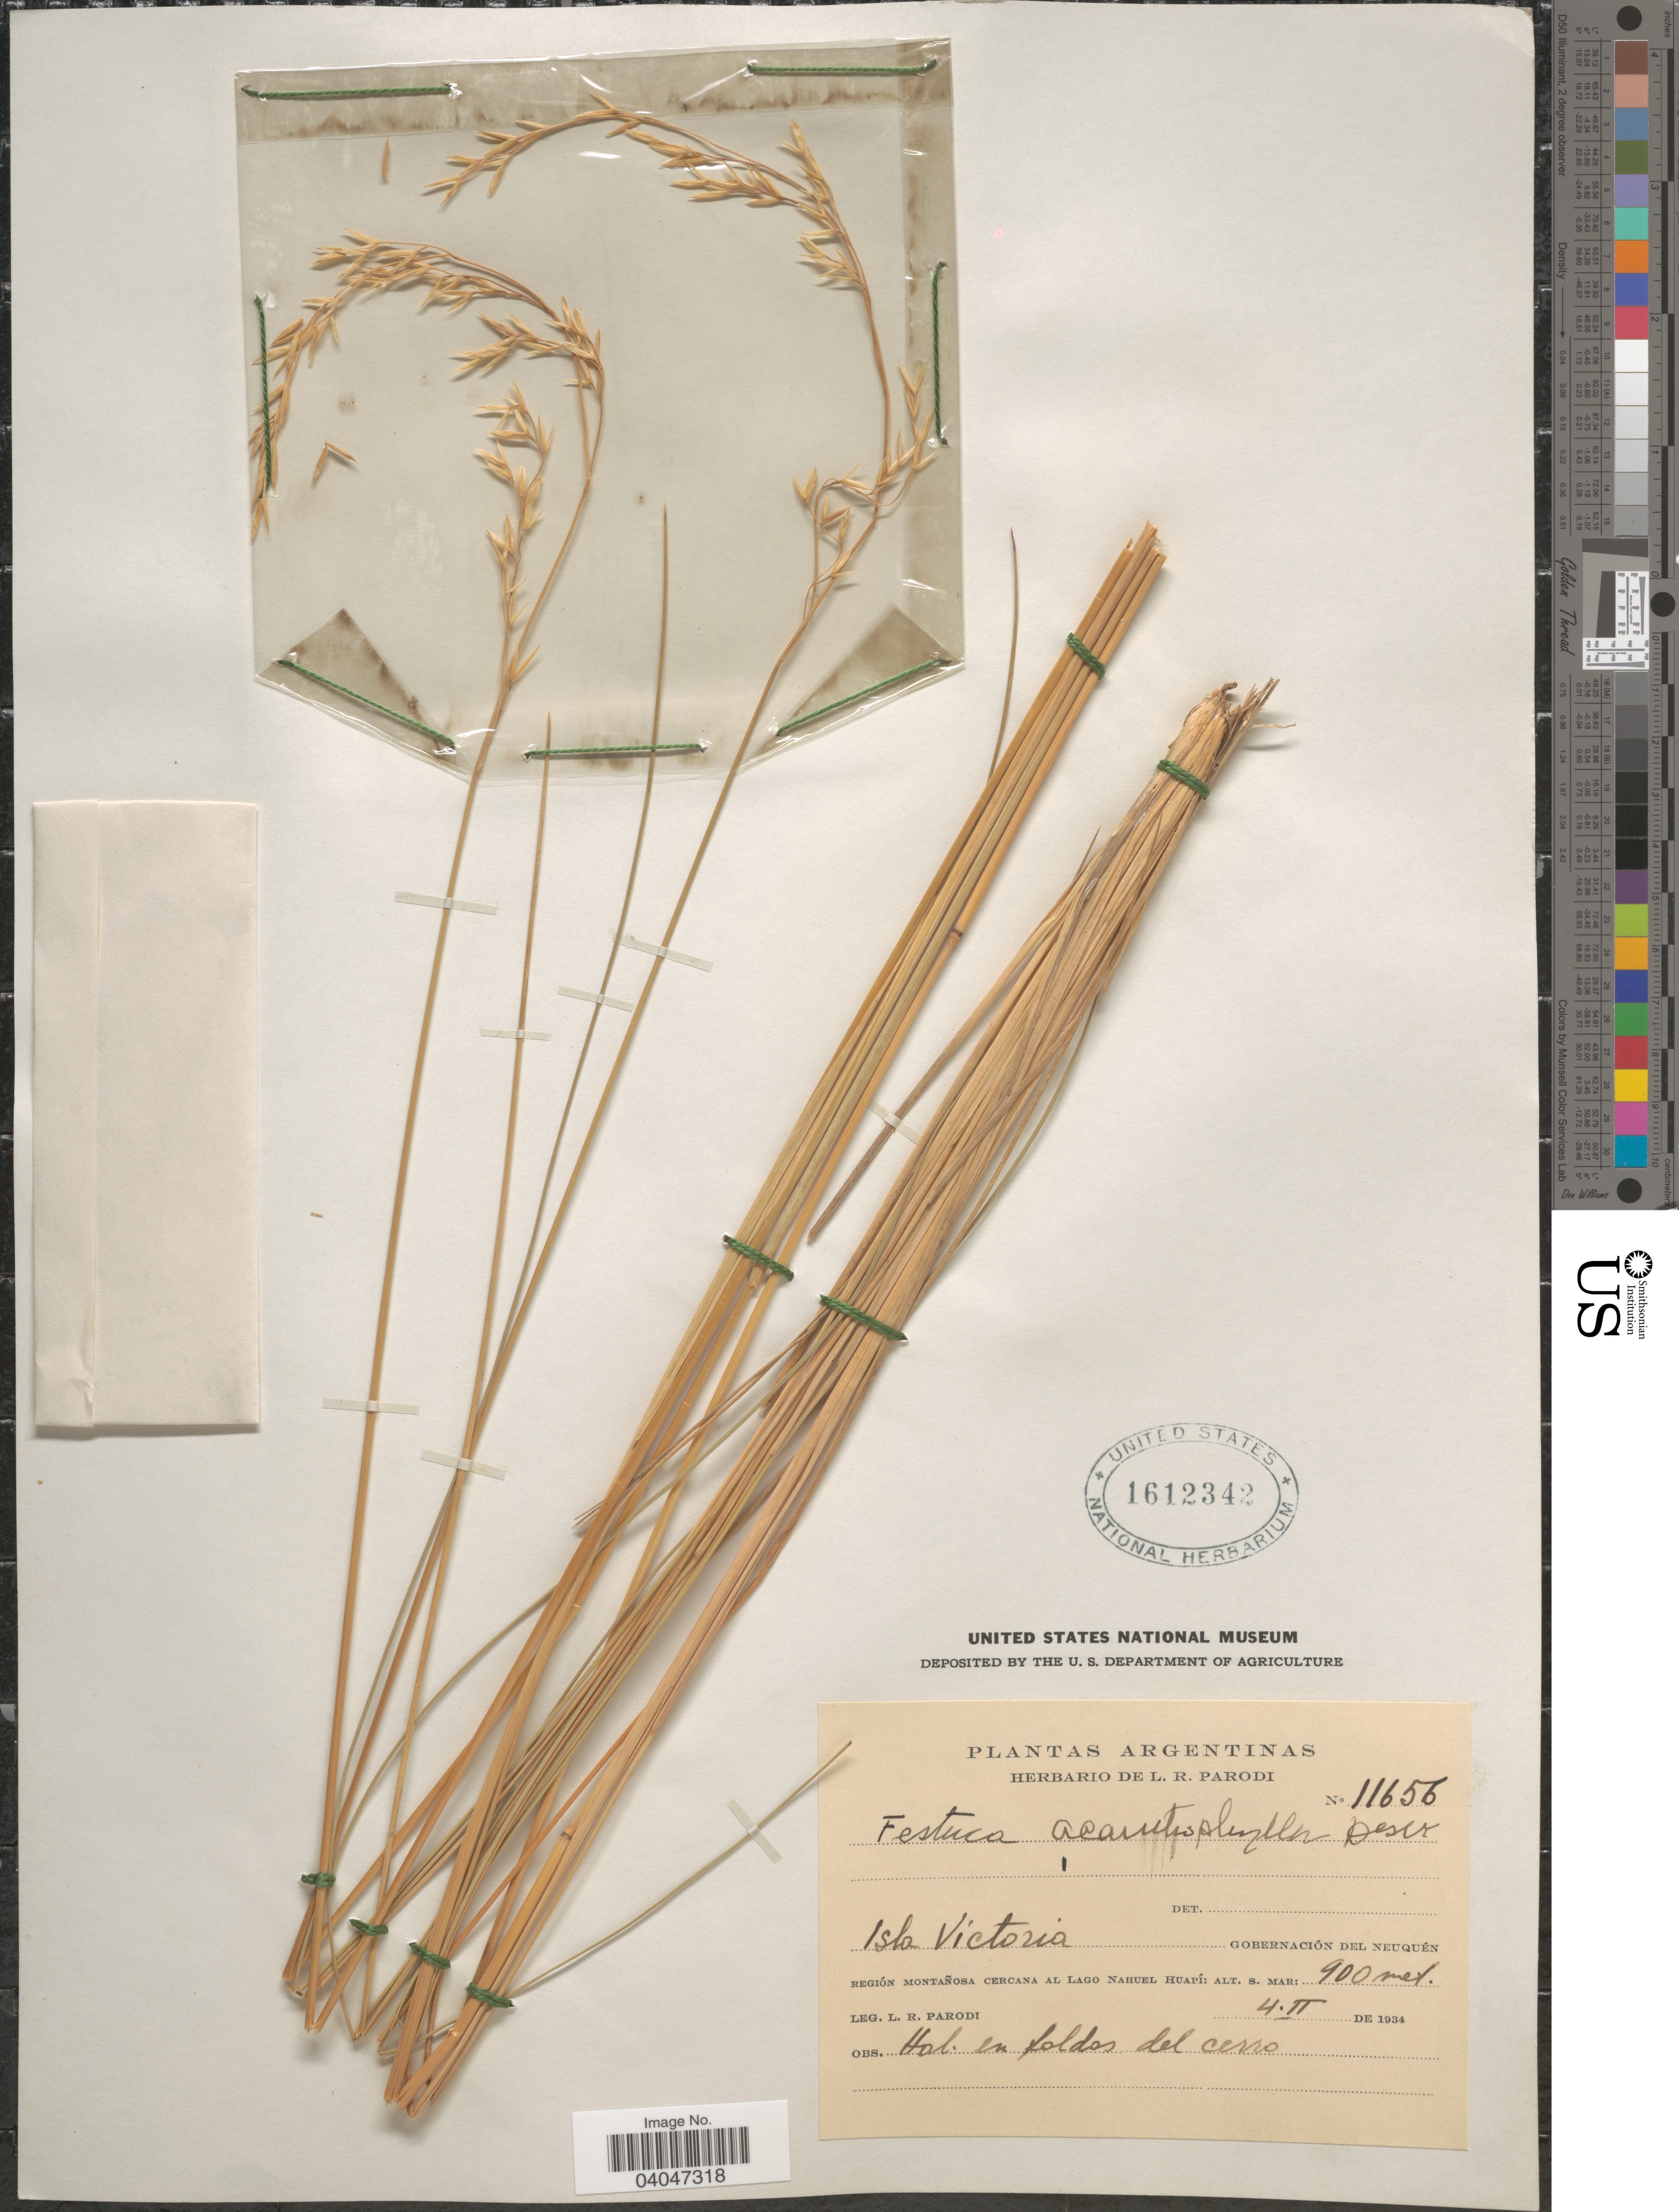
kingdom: Plantae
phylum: Tracheophyta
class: Liliopsida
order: Poales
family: Poaceae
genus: Festuca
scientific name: Festuca acanthophylla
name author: É. Desv.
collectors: L. R. Parodi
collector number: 11656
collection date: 1934-02-04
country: Argentina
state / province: Neuquen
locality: Isla Victoria. Gobernación del Río Negro. Región montañosa cercana al Lago Nahuel Huapí.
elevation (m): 900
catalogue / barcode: US 1612342